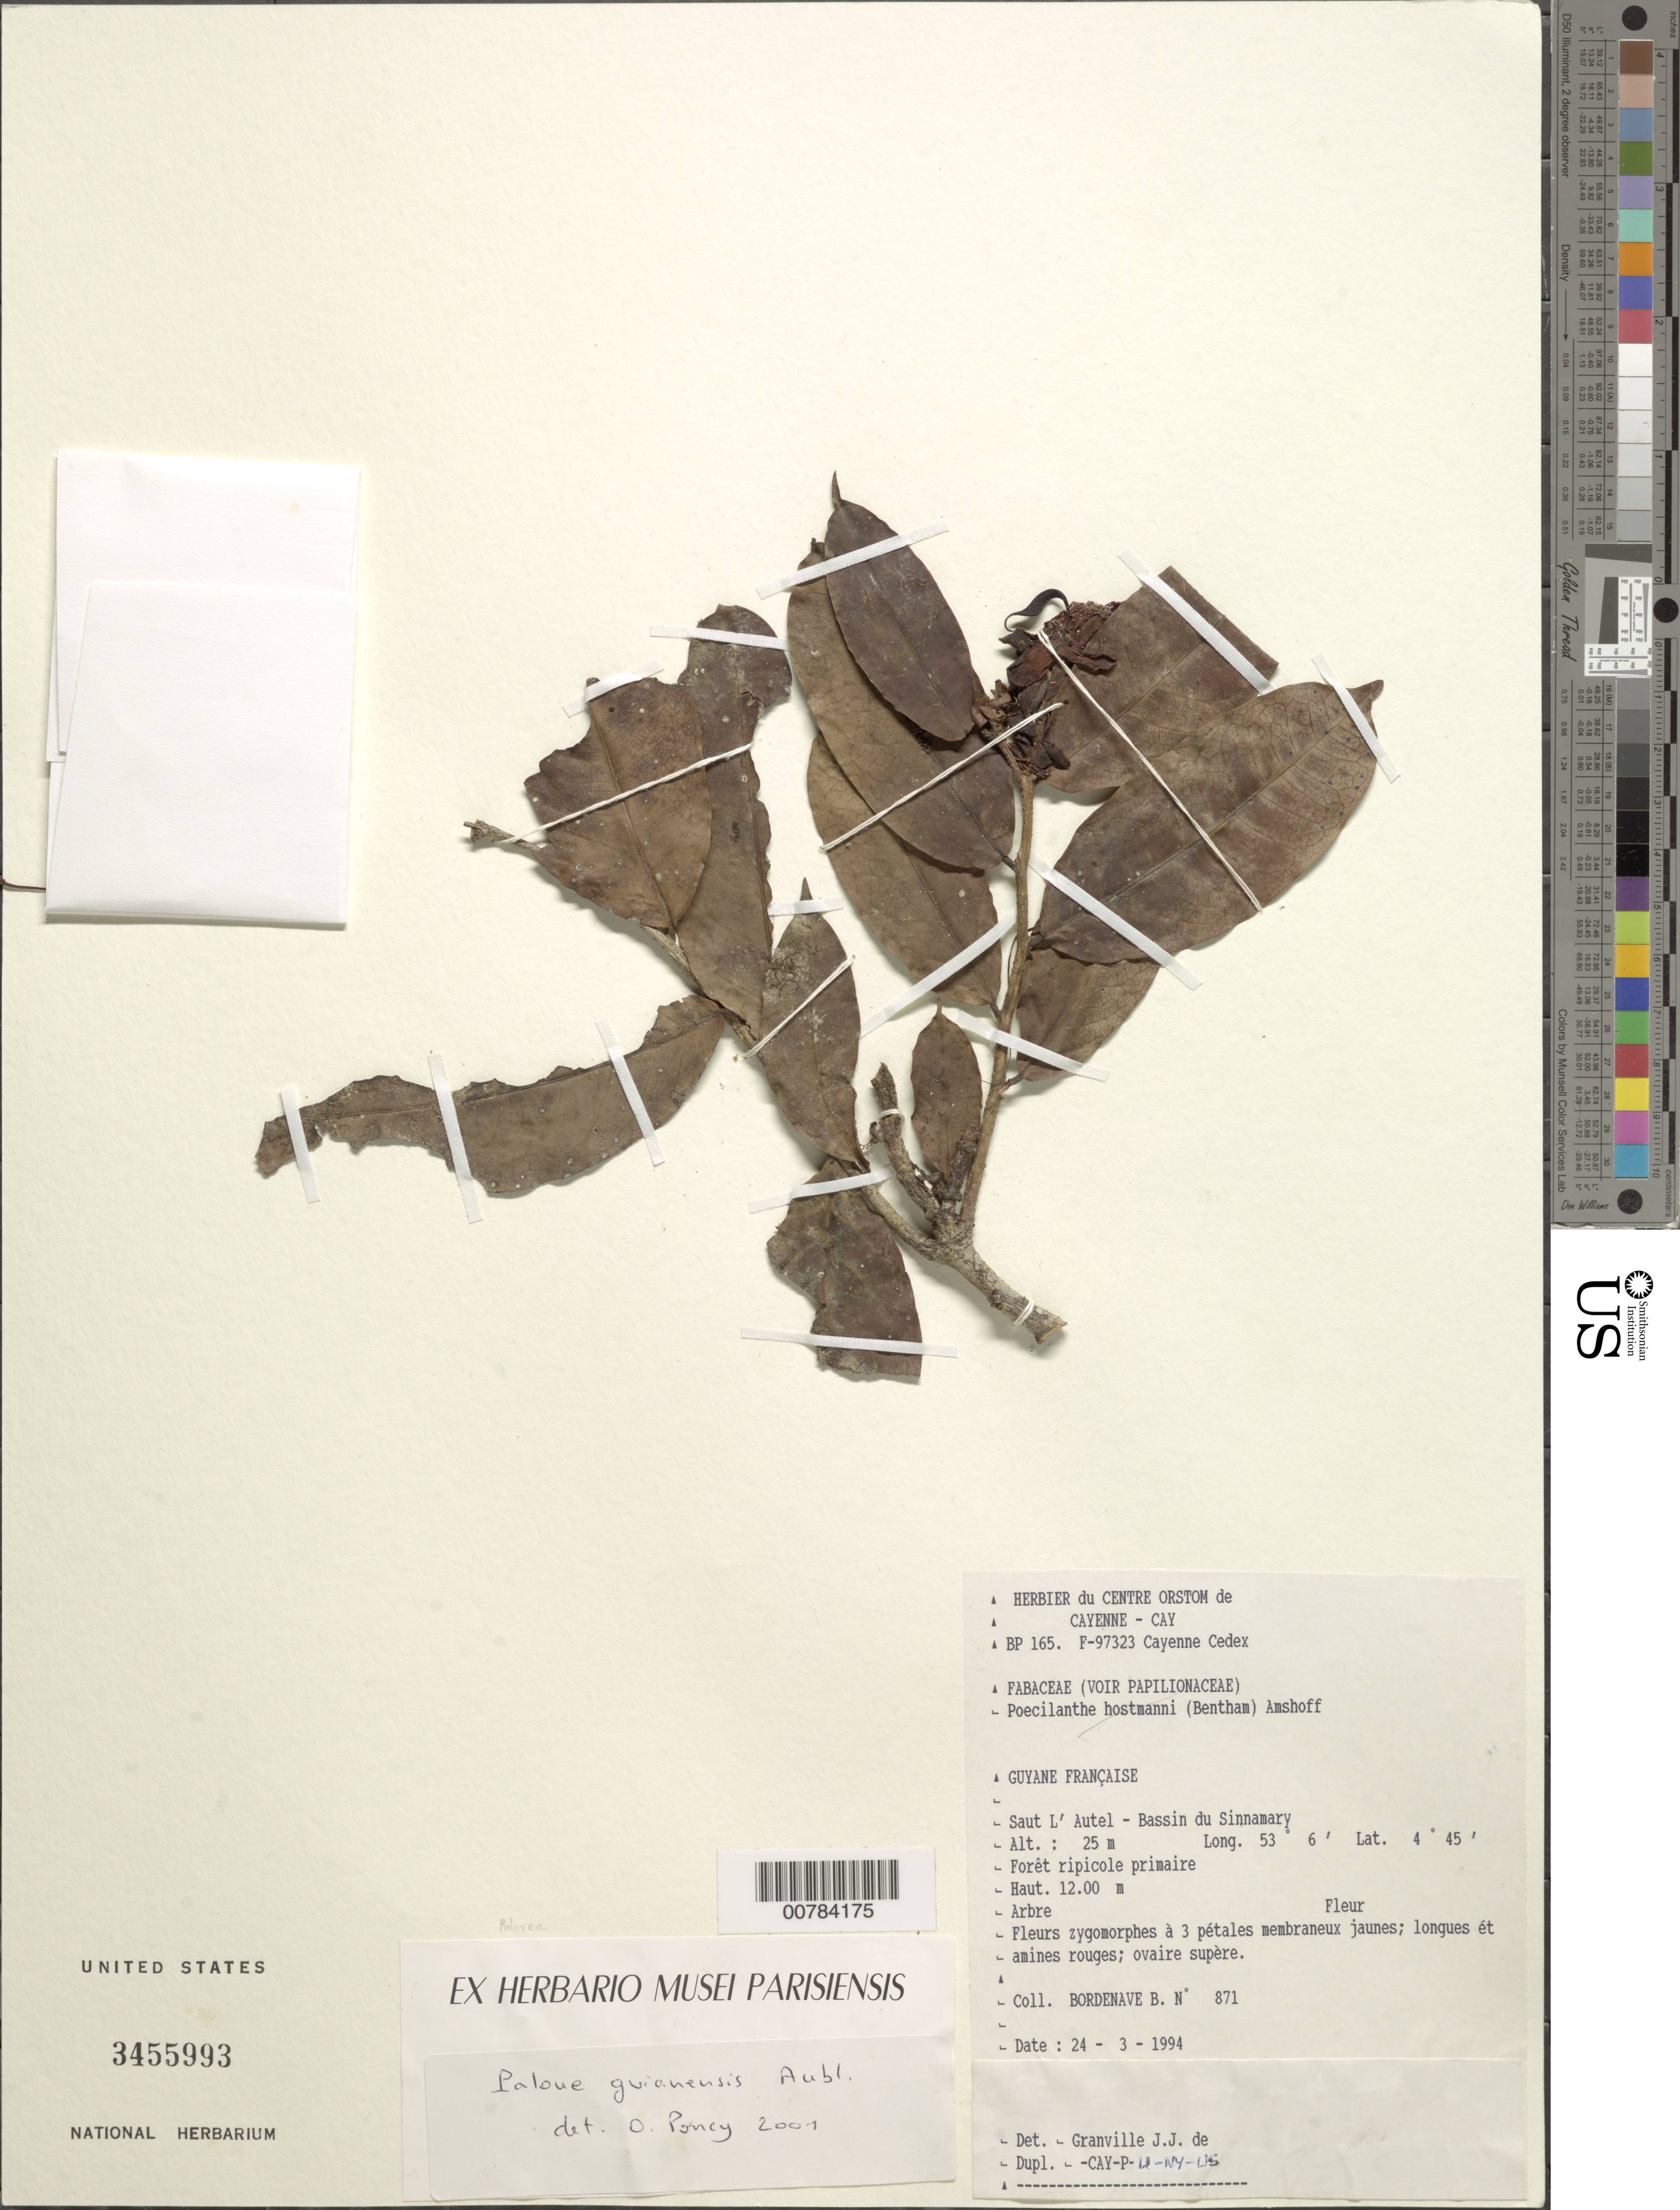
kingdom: Plantae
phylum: Tracheophyta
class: Magnoliopsida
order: Fabales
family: Fabaceae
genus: Paloue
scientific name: Paloue guianensis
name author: Aubl.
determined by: Poncy, O.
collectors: B. Bordenave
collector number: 871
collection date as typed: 24-Mar-94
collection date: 1994-03-24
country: French Guiana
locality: Saut l'Autel, Bassin du Sinnamary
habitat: Forêt ripicole primaire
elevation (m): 25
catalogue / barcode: US 3455993